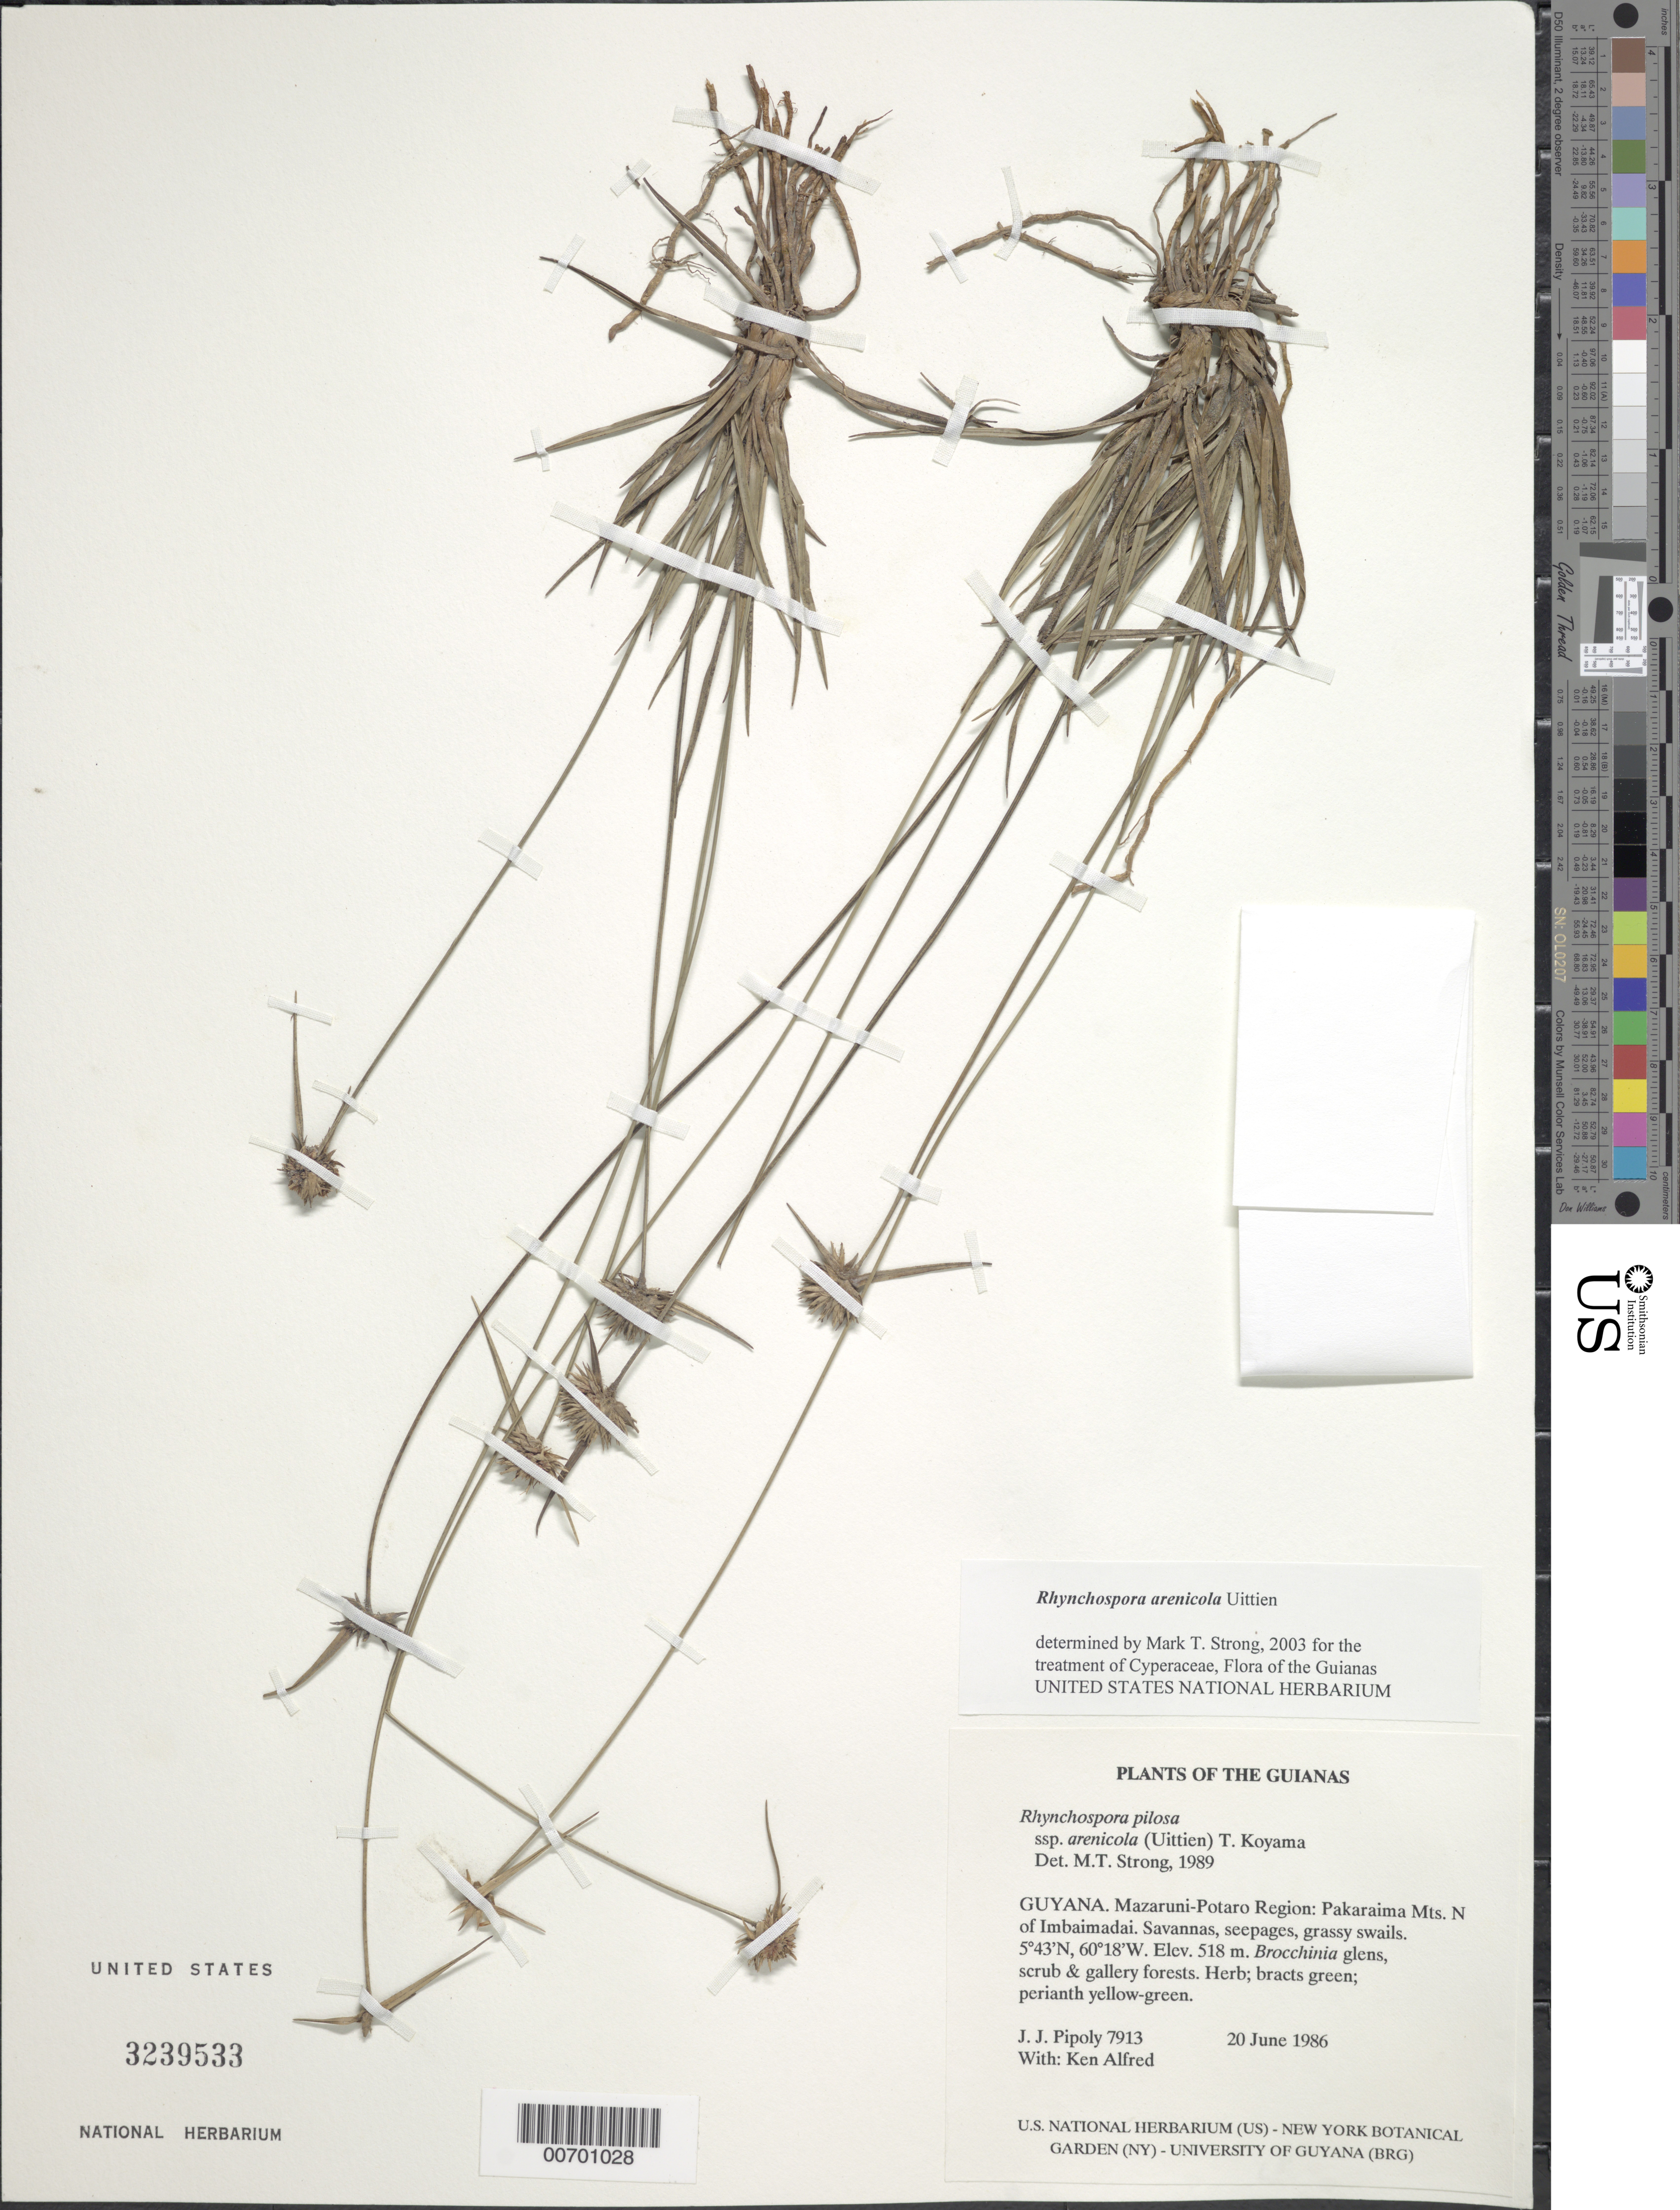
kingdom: Plantae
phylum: Tracheophyta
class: Liliopsida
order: Poales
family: Cyperaceae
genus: Rhynchospora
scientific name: Rhynchospora pilosa subsp. arenicola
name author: (Uittien) T. Koyama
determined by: Strong, M. T., (US), Smithsonian Institution - National Museum of Natural History (UNITED STATES)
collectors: J. J. Pipoly & K. Alfred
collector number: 7913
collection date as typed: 20 June 1986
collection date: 1986-06-20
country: Guyana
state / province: Cuyuni-Mazaruni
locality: Pakaraima Mts. N of Imbaimadai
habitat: Savannas, seepages, grassy swails, Brocchinia glens, scrub & gallery forests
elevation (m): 518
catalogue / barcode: US 3239533